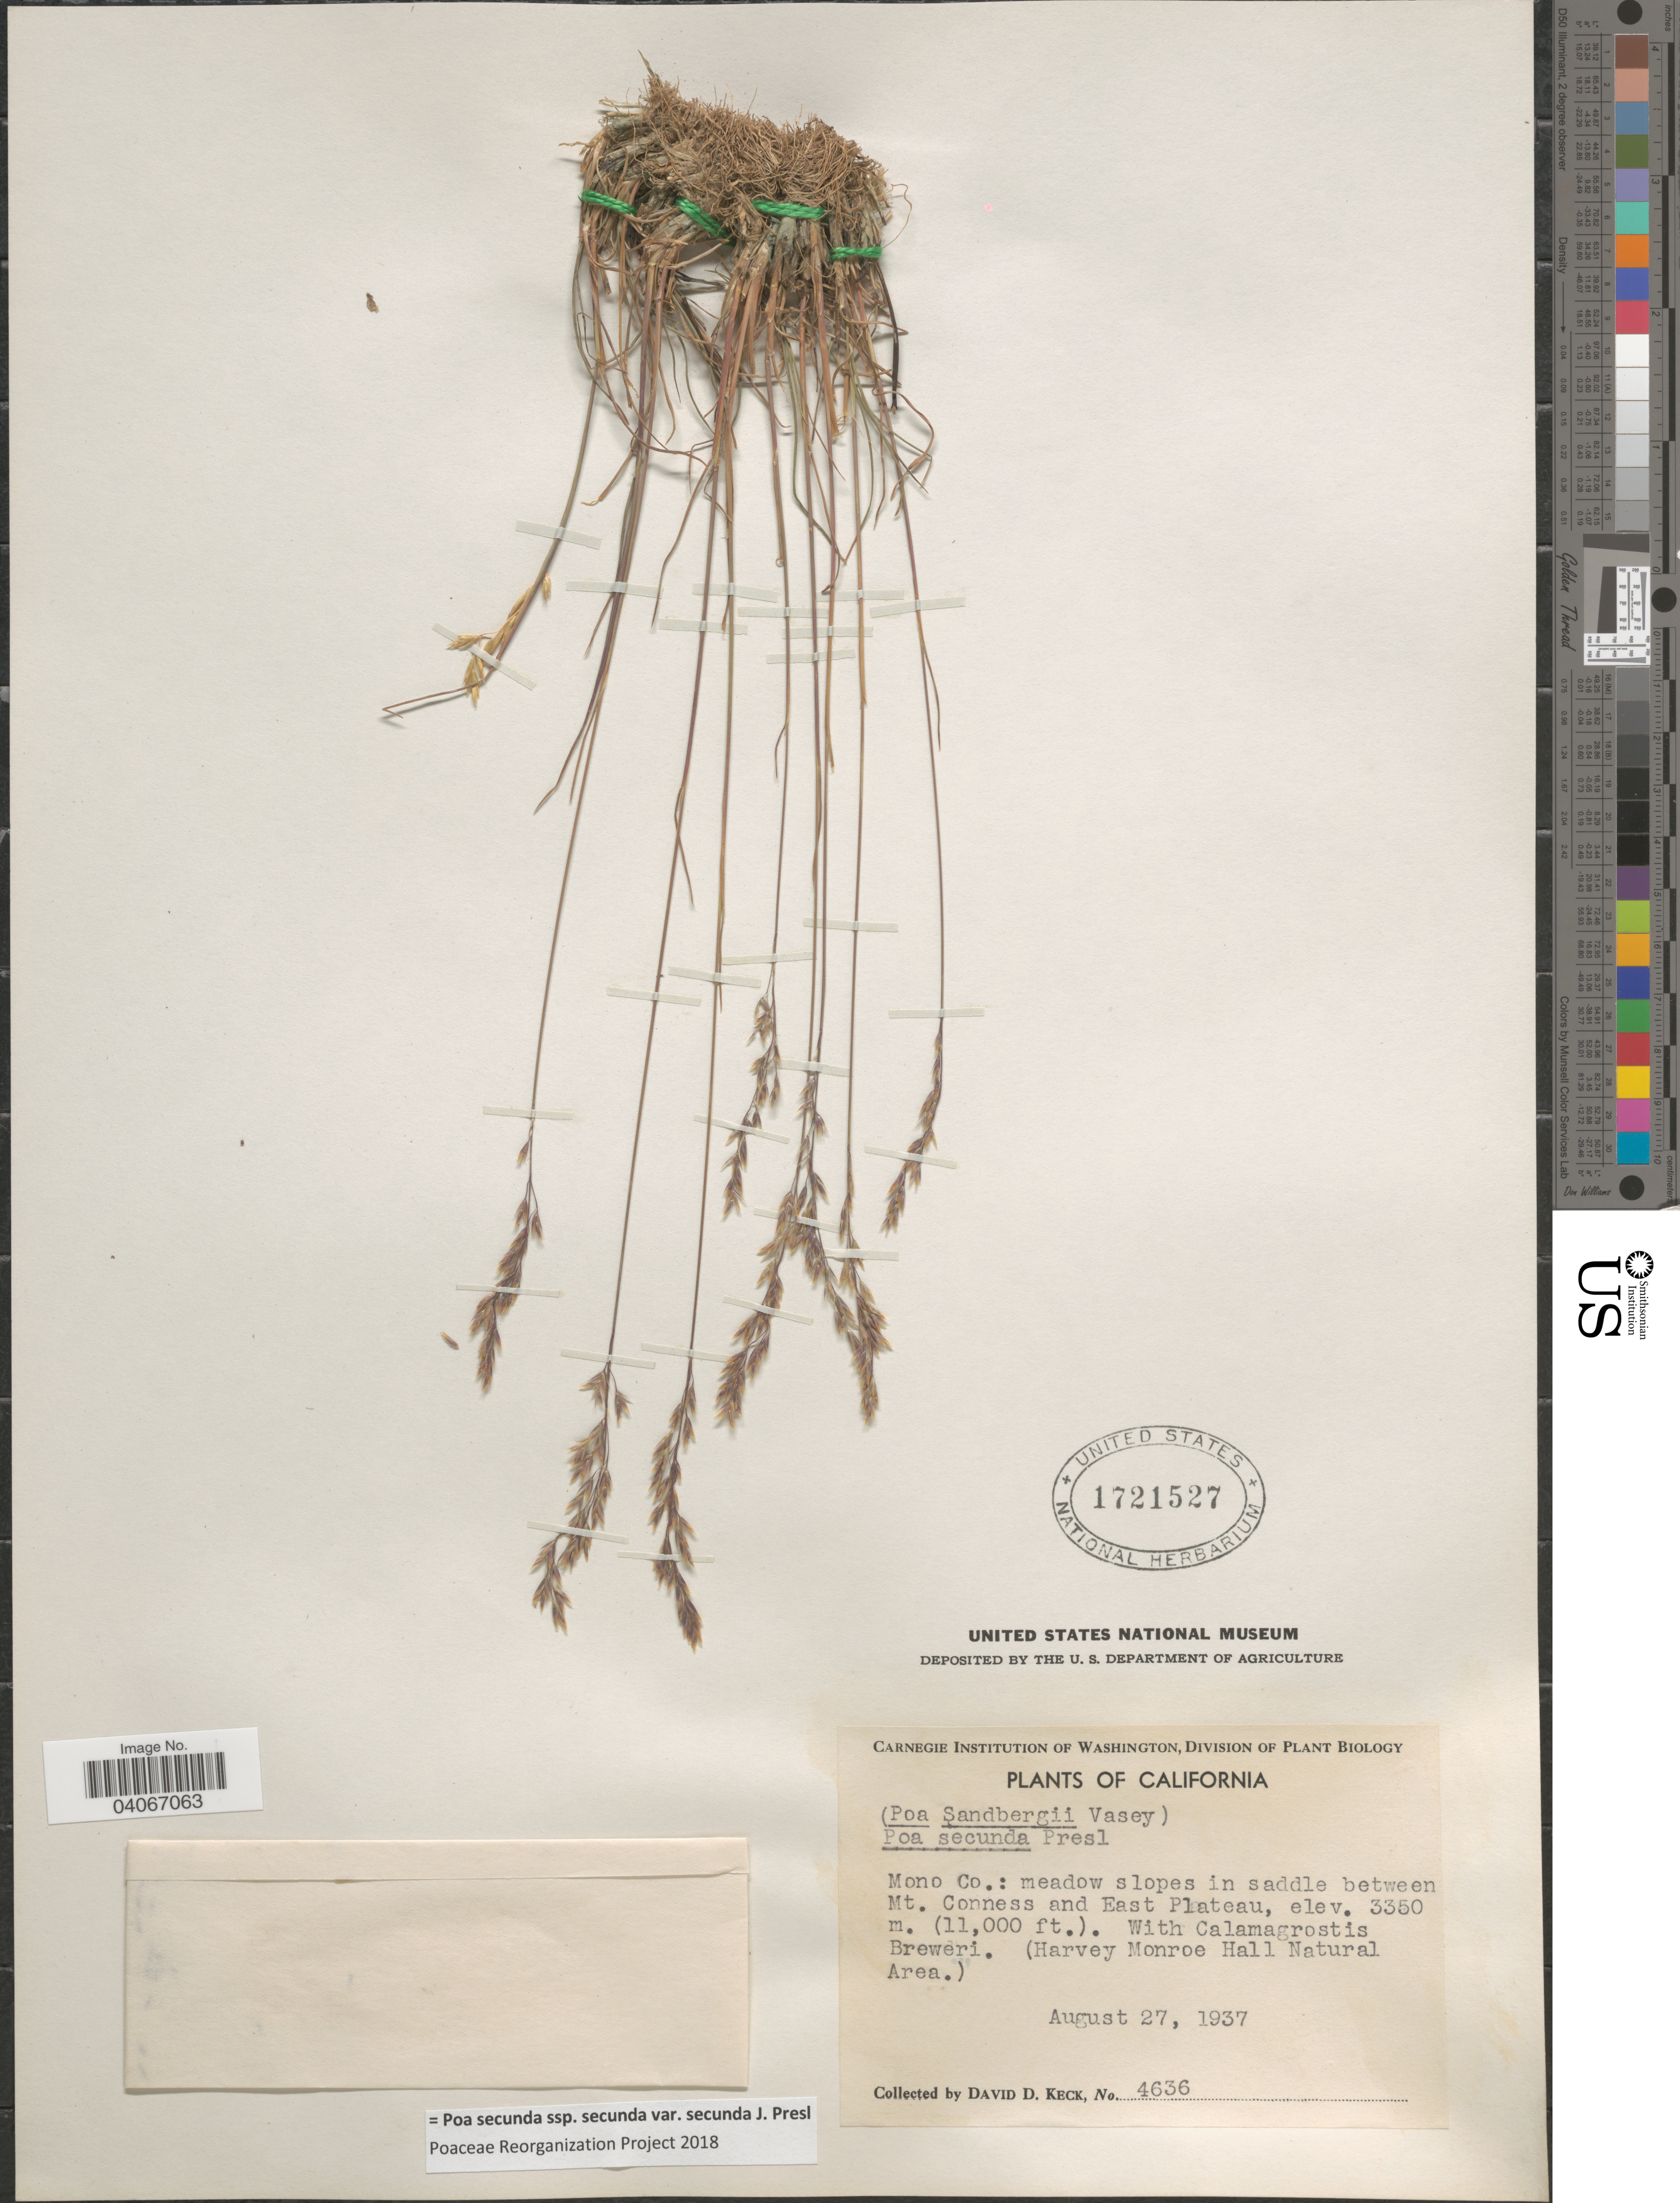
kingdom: Plantae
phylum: Tracheophyta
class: Liliopsida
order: Poales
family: Poaceae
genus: Poa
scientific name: Poa secunda subsp. secunda var. secunda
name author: J. Presl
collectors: D. D. Keck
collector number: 4636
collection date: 1937-08-27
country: United States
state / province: California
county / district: Mono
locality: Mono Co.: meadow slopes in saddle between Mt. Conness and East Plateau. (Harvey Monroe Hall Natural Area.).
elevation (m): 3350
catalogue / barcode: US 1721527